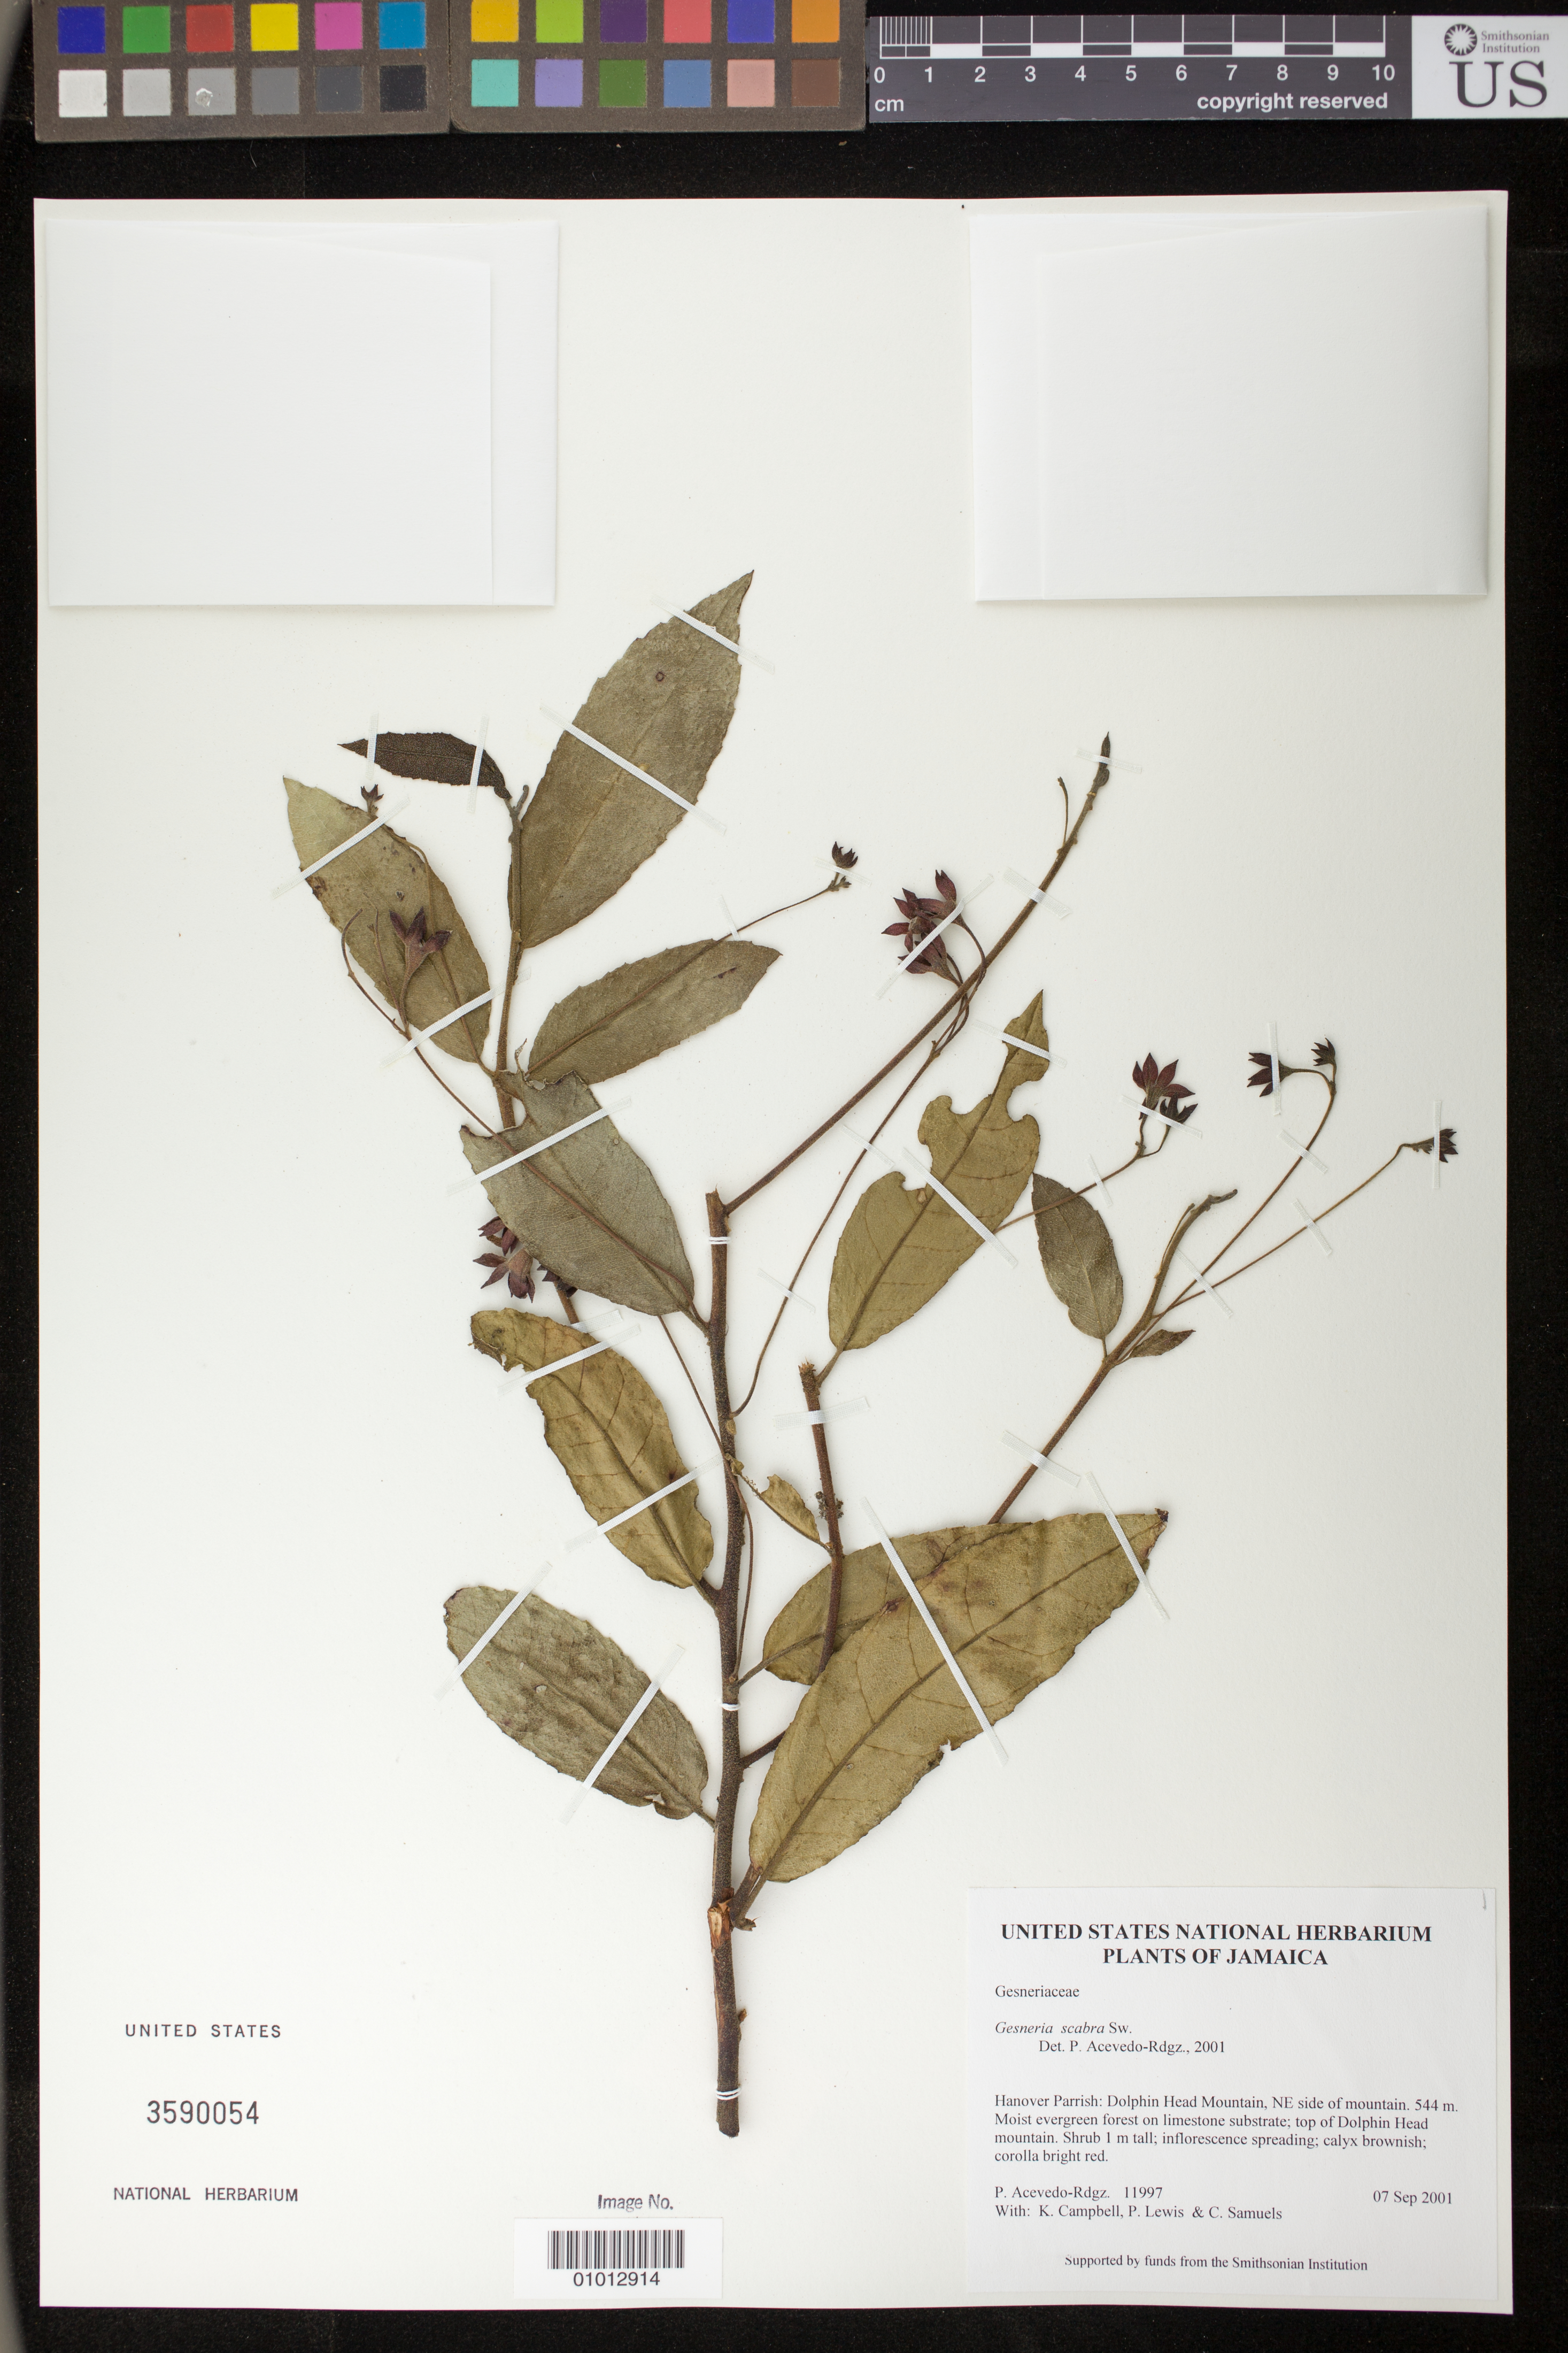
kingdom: Plantae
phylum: Tracheophyta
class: Magnoliopsida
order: Lamiales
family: Gesneriaceae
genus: Gesneria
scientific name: Gesneria scabra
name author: Sw.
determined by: Acevedo-Rodríguez, P., (BOT), Smithsonian Institution - National Museum of Natural History (UNITED STATES)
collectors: P. Acevedo-Rodr., K. Campbell, P. Lewis & C. Samuels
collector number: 11997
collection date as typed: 07 Sep 2001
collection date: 2001-09-07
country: Jamaica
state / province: Hanover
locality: Hanover Parish: Dolphin Head Mountain, NE side of mountain, top of Dolphin Head mountain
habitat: Moist evergreen forest on limestone substrate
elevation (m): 544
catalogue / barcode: US 3590054